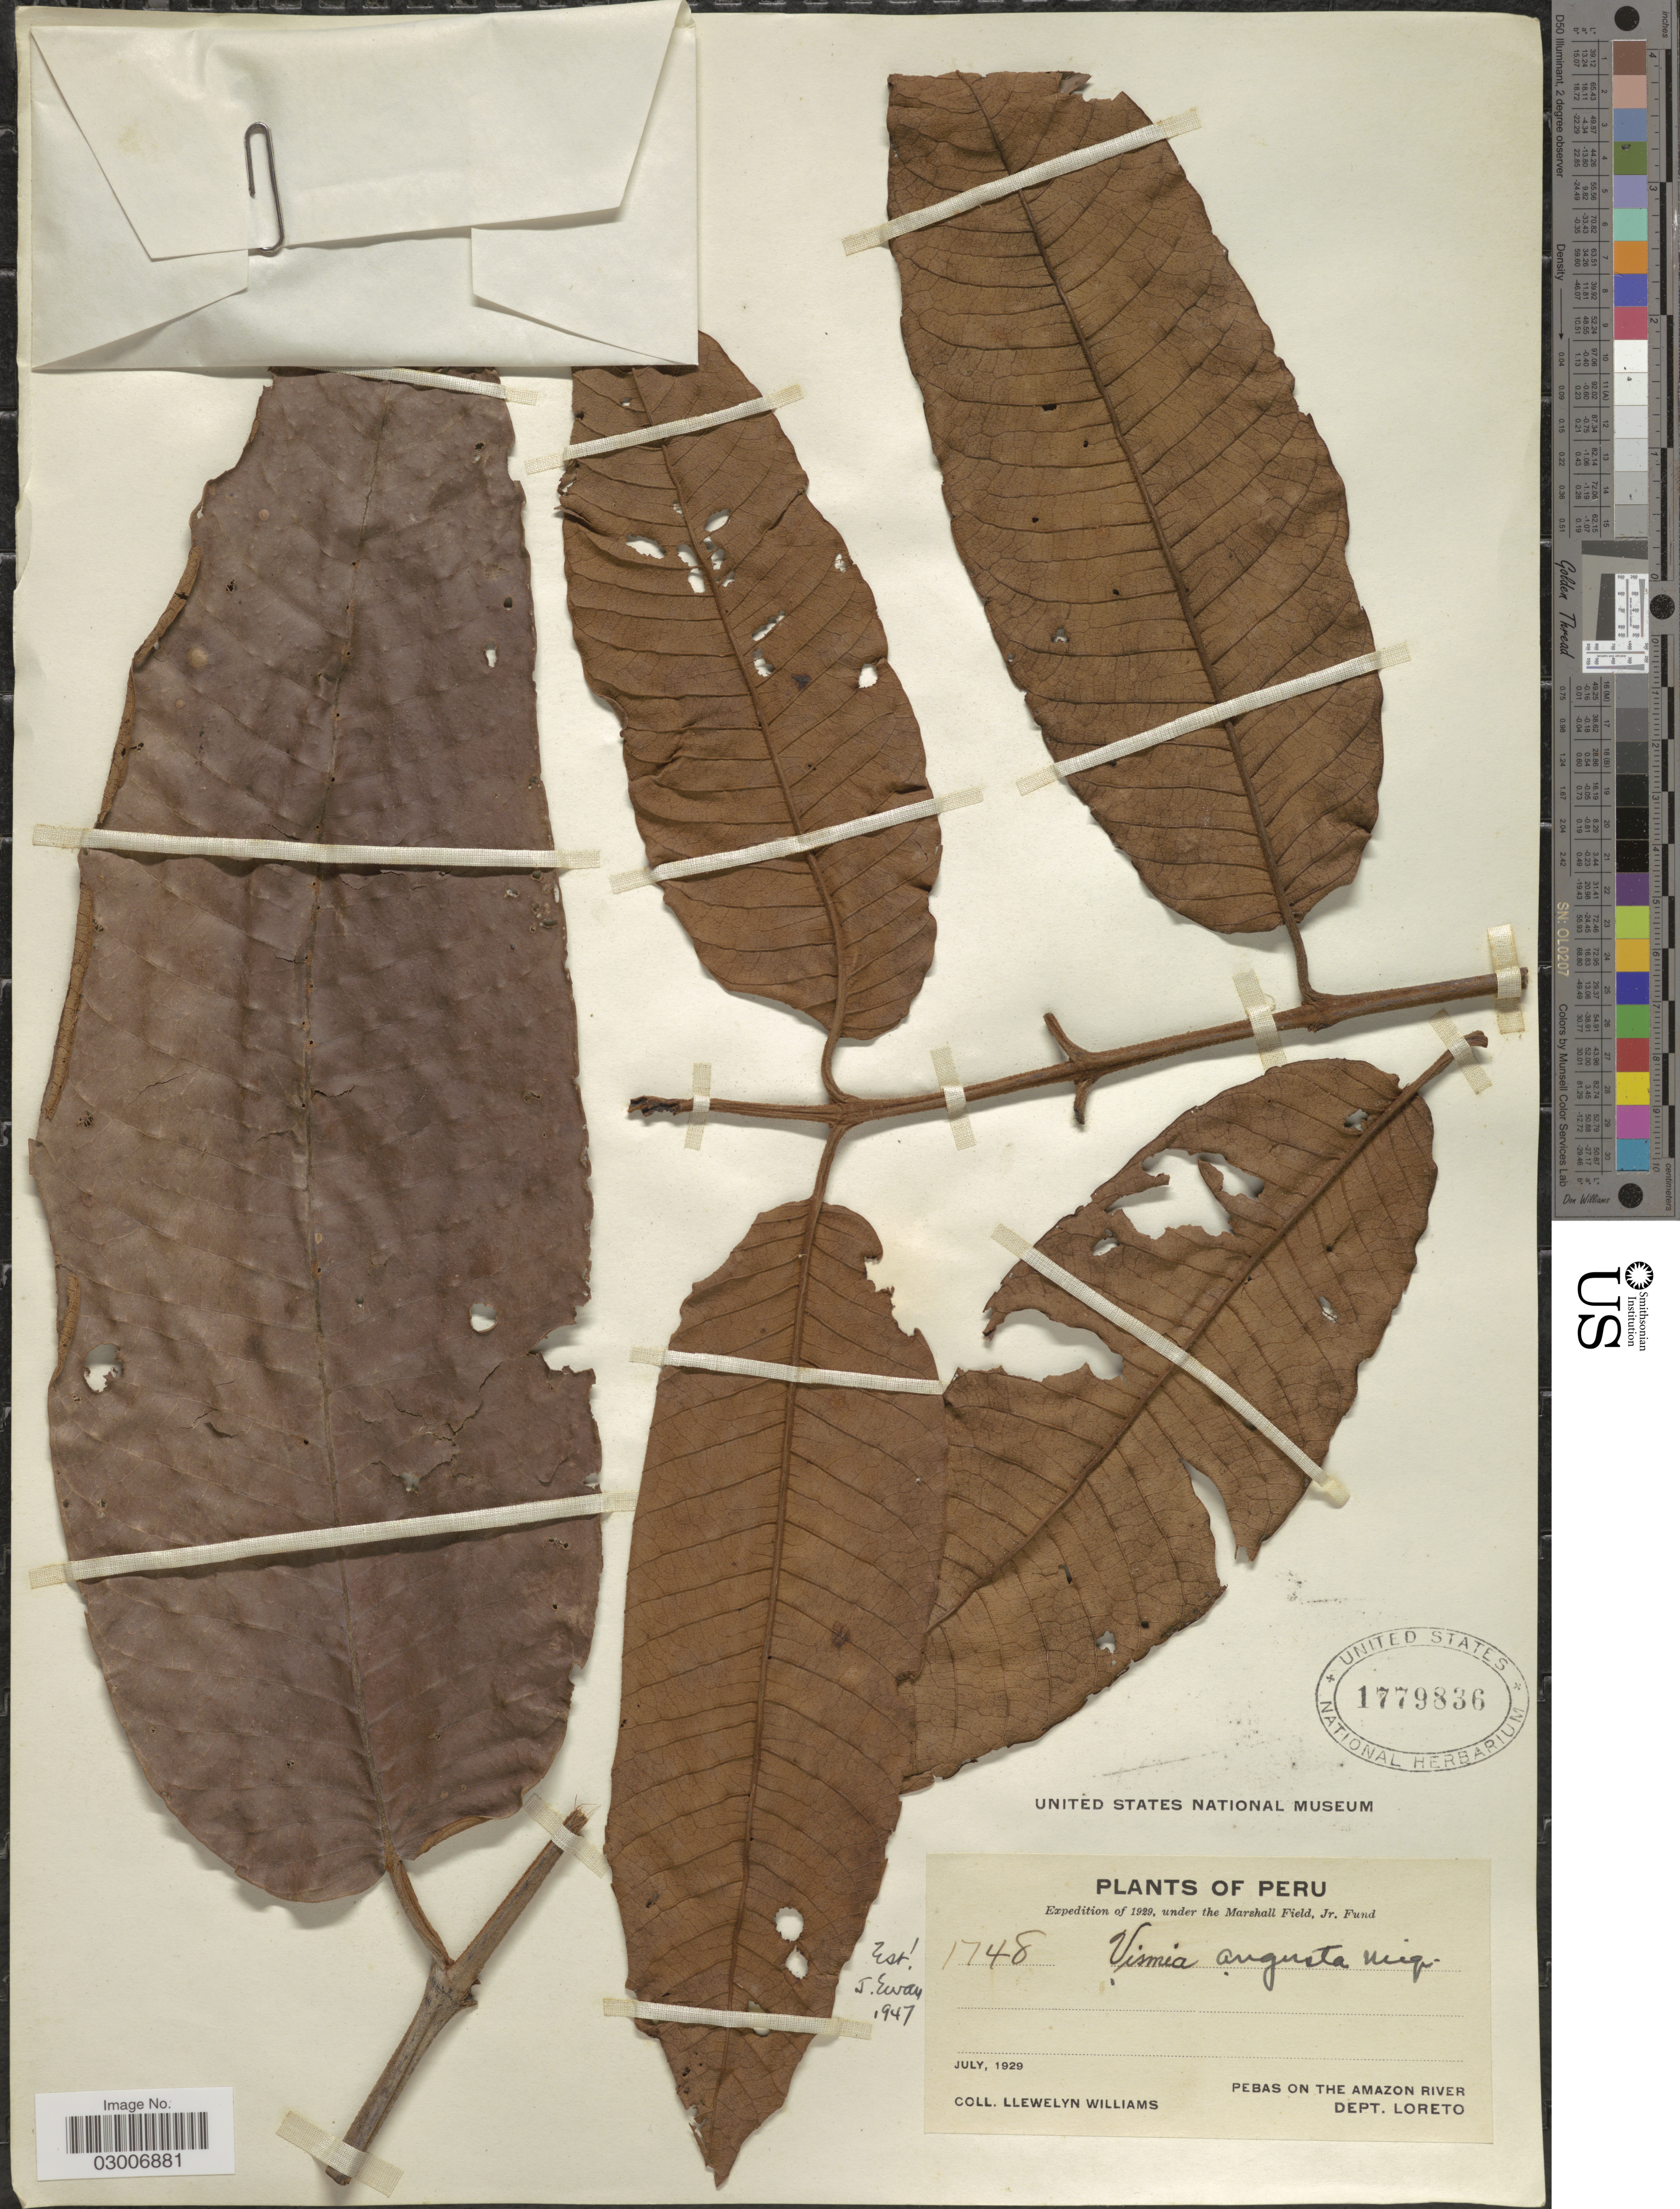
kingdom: Plantae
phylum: Tracheophyta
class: Magnoliopsida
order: Malpighiales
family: Hypericaceae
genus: Vismia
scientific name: Vismia macrophylla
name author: Kunth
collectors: Ll. Williams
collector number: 1748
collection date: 1929-07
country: Peru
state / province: Loreto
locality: Pebas on the Amazon River. Dept. Loreto.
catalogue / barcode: US 1779836